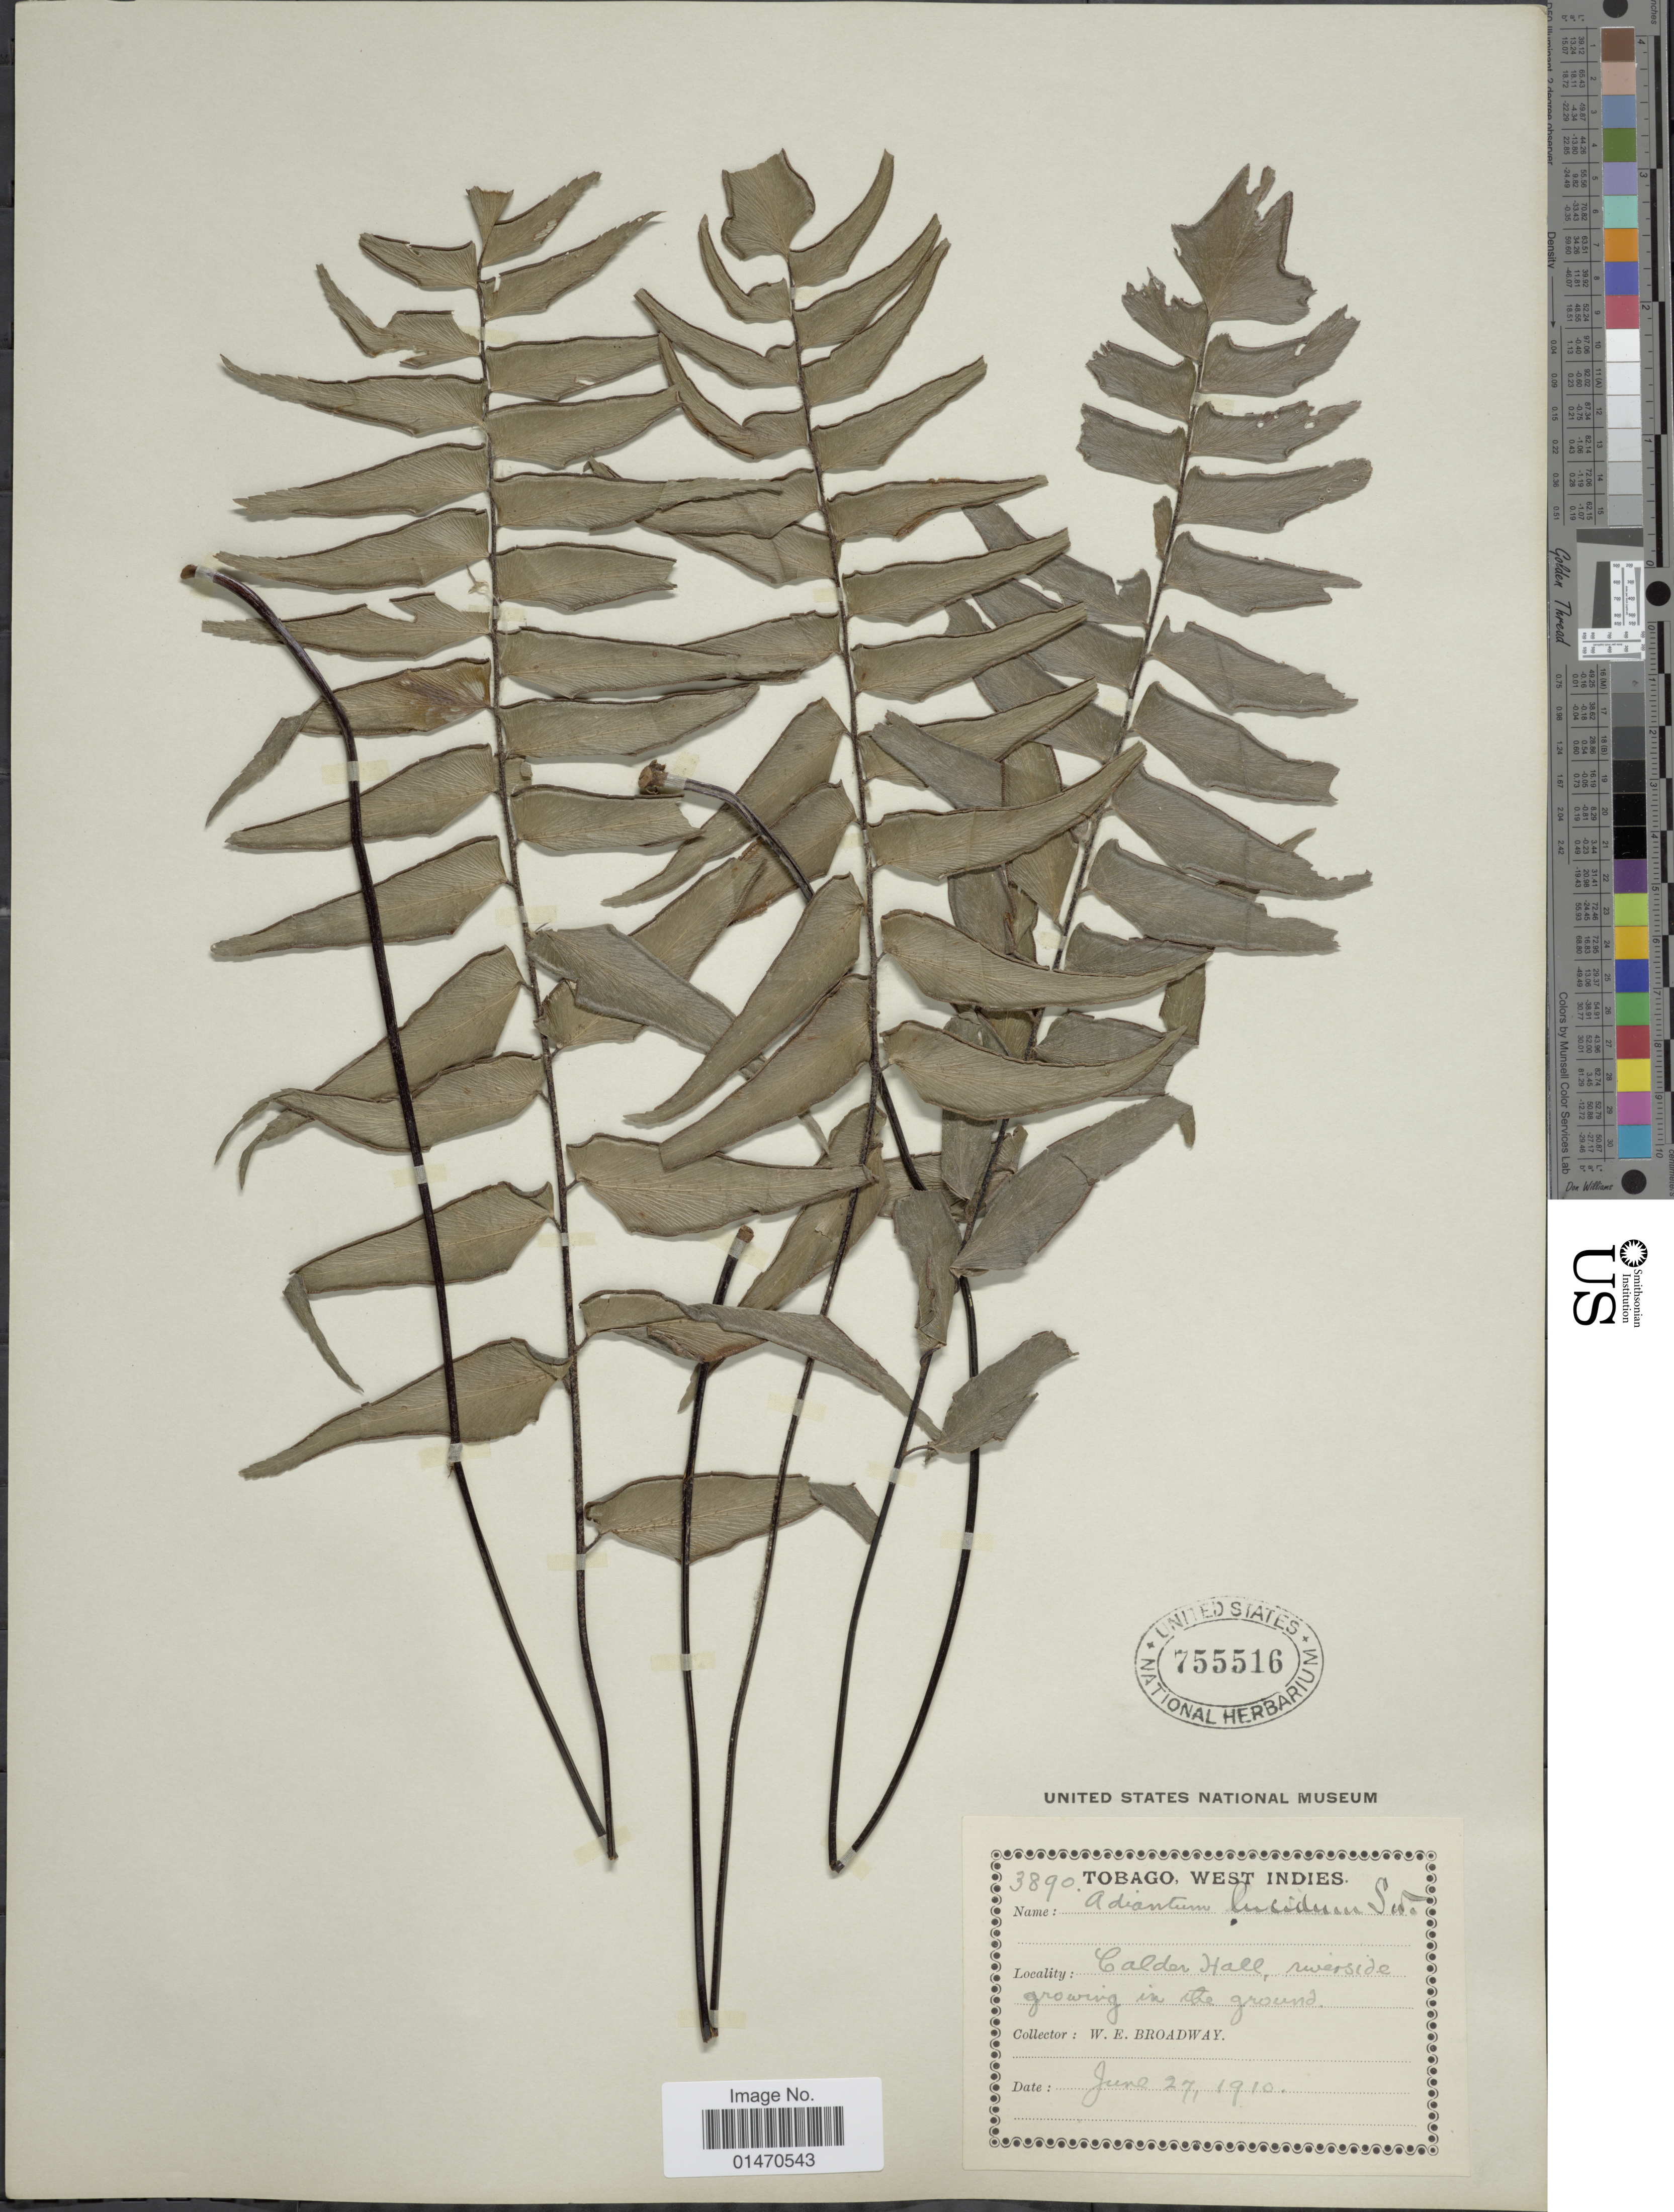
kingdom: Plantae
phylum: Tracheophyta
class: Polypodiopsida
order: Polypodiales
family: Pteridaceae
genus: Adiantum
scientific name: Adiantum lucidum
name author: (Cav.) Sw.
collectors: W. E. Broadway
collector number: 3890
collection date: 1910-06-27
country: Trinidad and Tobago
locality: Tobago, West Indies, Calder Hall, riverside growing in the ground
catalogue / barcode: US 755516